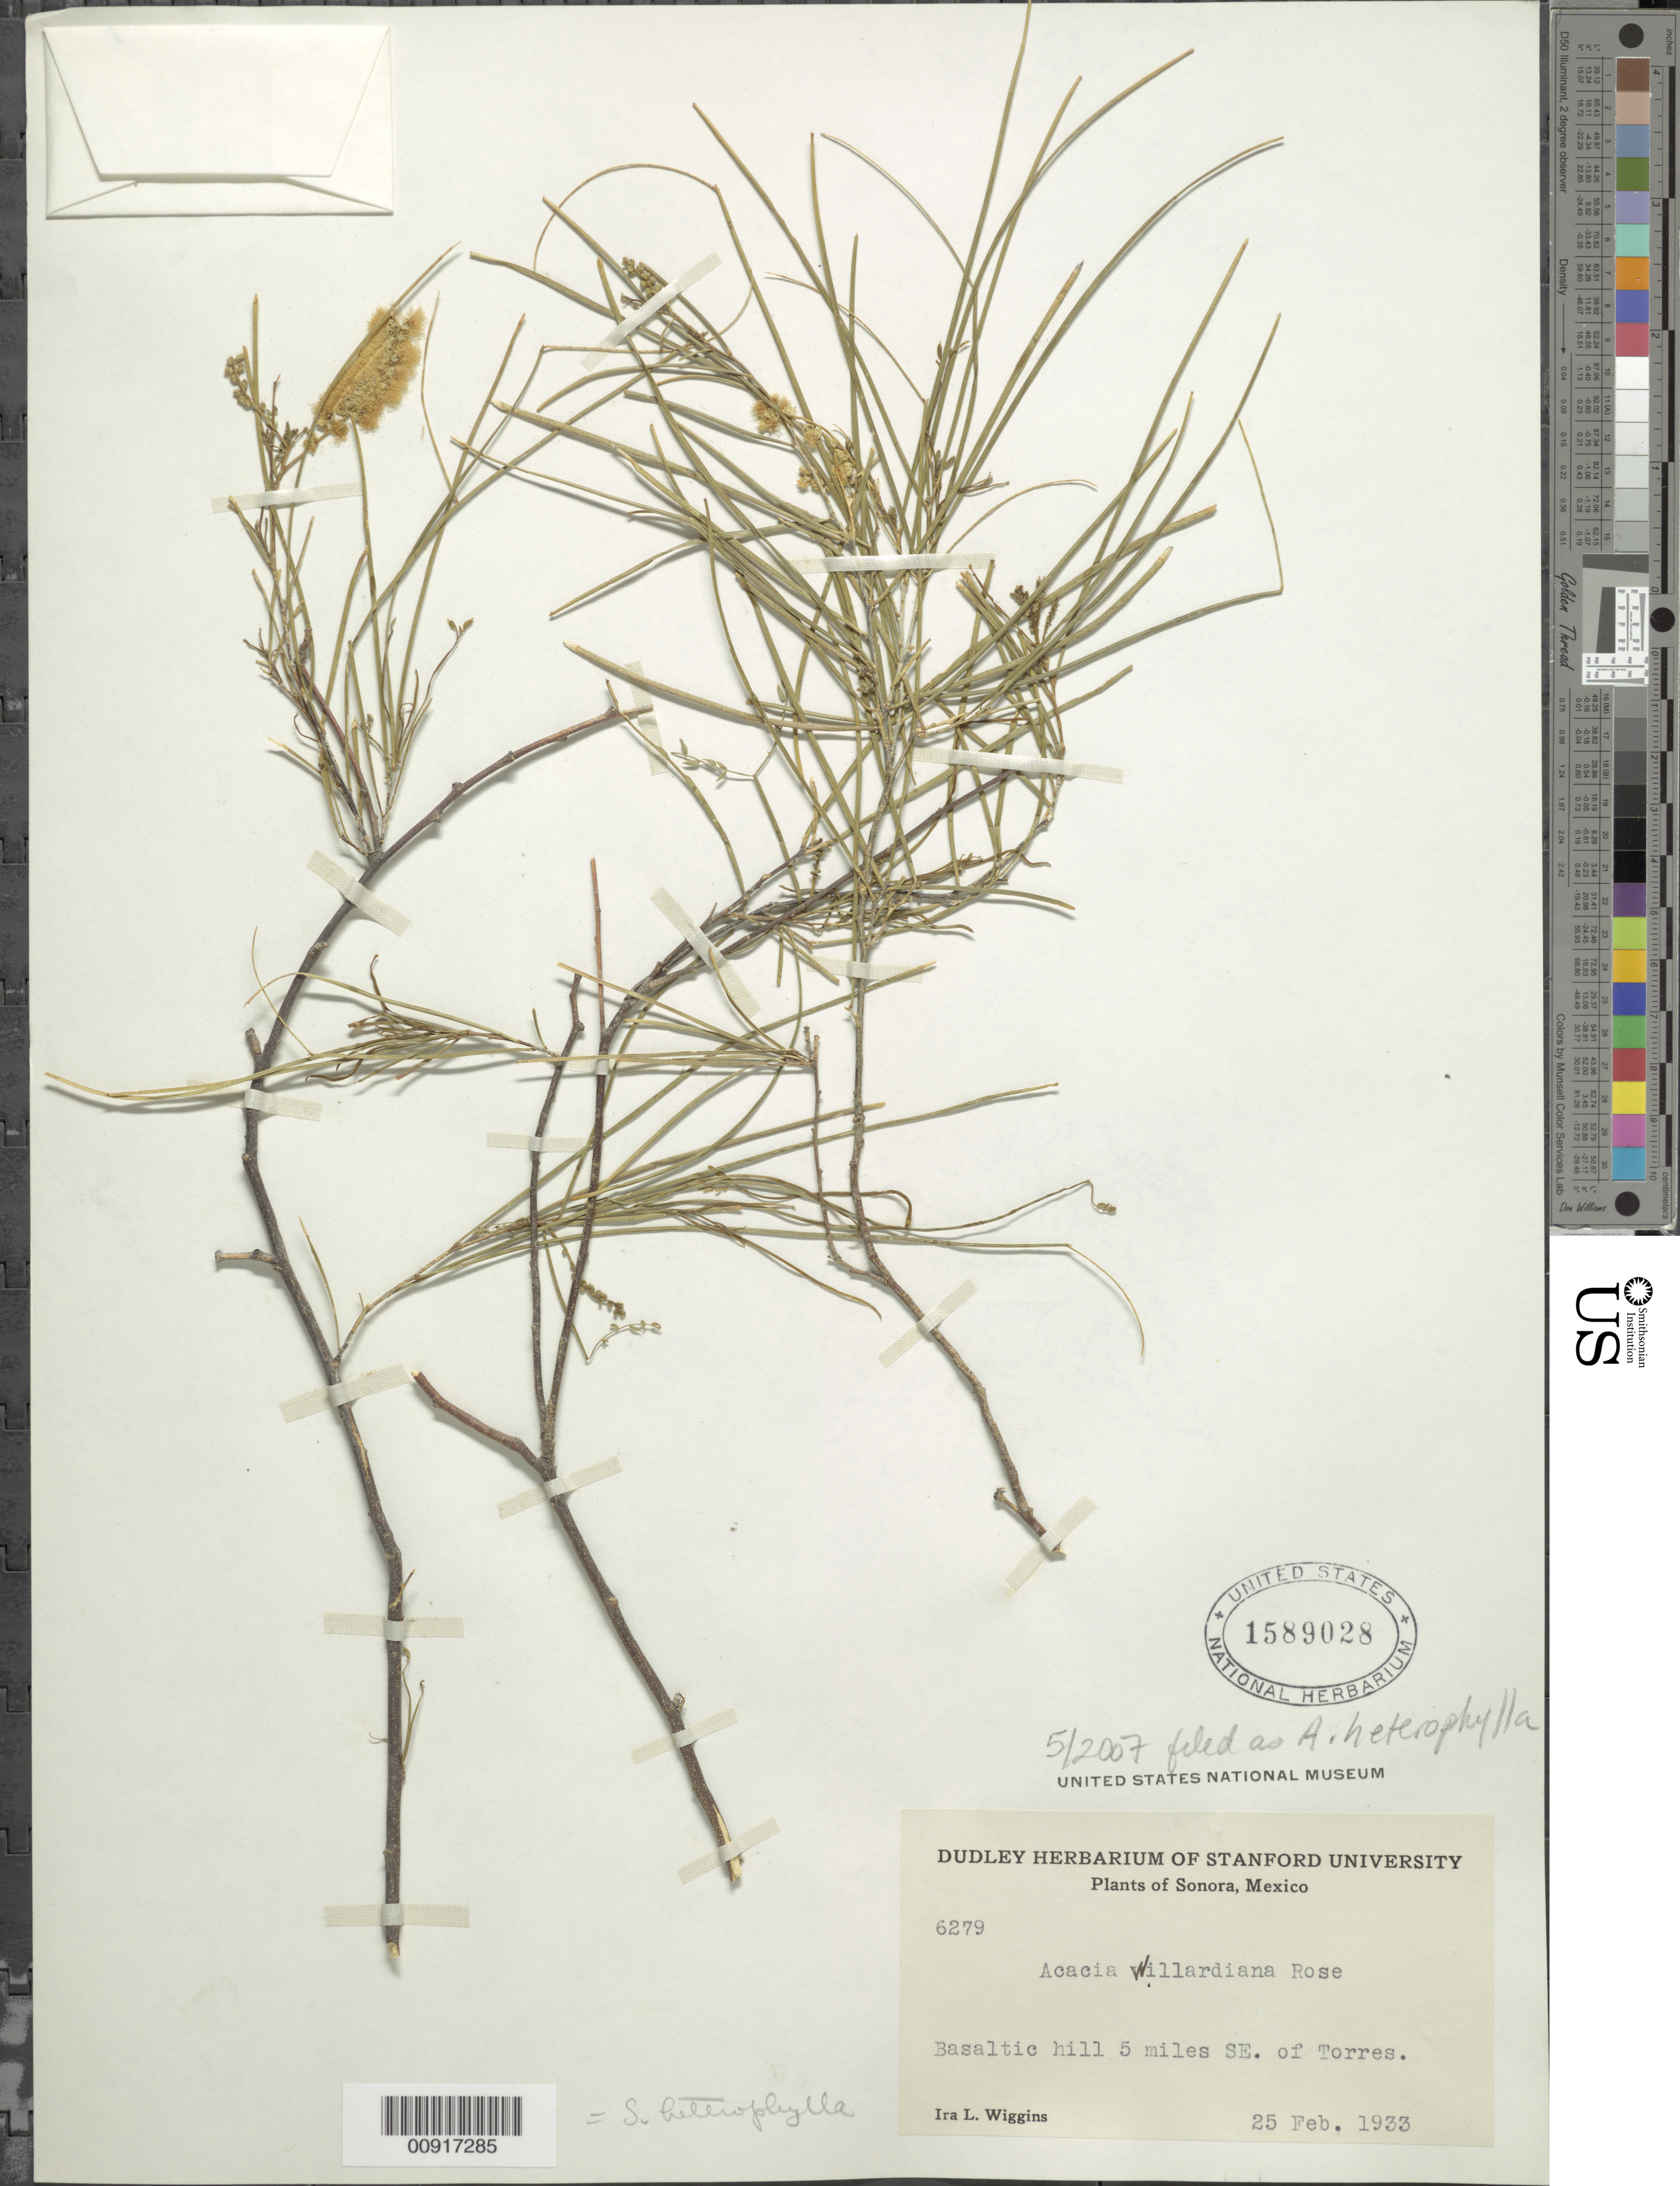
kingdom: Plantae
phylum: Tracheophyta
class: Magnoliopsida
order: Fabales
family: Fabaceae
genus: Mariosousa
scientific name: Mariosousa heterophylla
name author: (Benth.) Seigler & Ebinger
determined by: Strong, M. T., (US), Smithsonian Institution - National Museum of Natural History (UNITED STATES)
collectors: I. L. Wiggins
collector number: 6279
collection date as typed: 25 Feb 1933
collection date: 1933-02-25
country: Mexico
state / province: Sonora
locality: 5 miles SE of Torres.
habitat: Basaltic hill.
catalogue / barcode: US 1589028